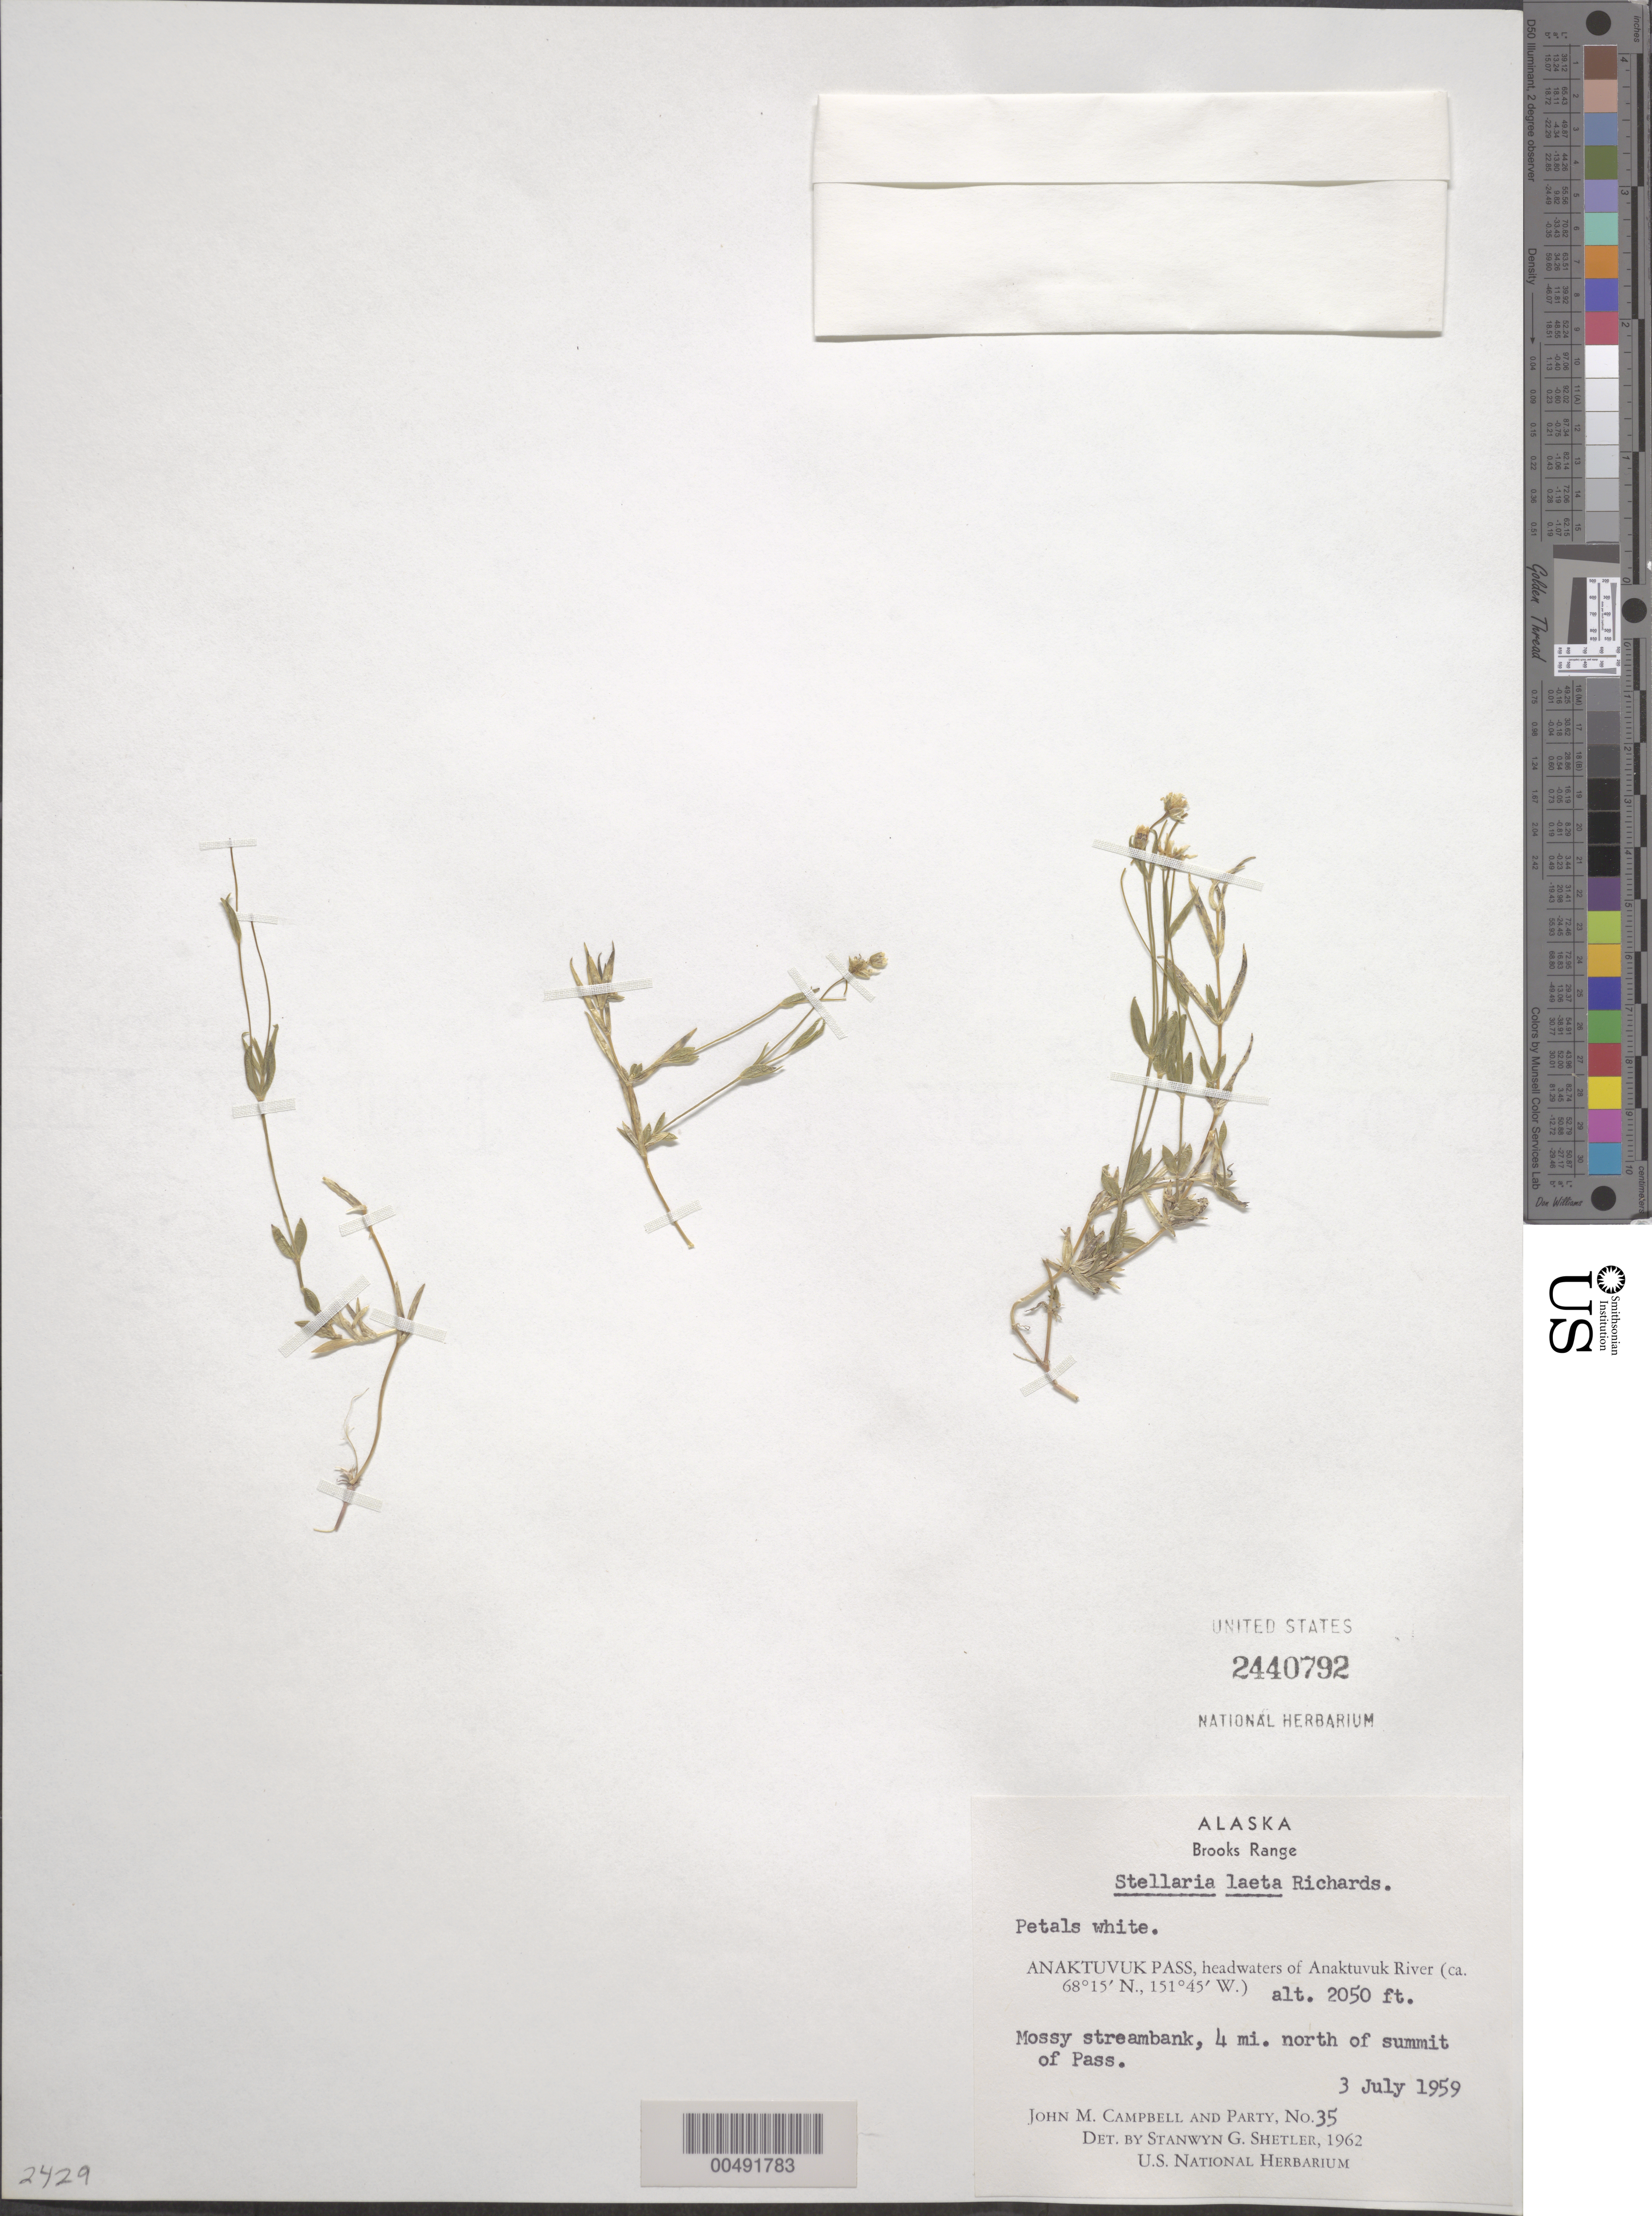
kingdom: Plantae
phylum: Tracheophyta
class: Magnoliopsida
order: Caryophyllales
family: Caryophyllaceae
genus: Stellaria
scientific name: Stellaria laeta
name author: Richards.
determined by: Shetler, Stanwyn G., (US), NMNH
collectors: J. M. Campbell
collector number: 35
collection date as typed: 03 Jul 1959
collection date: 1959-07-03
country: United States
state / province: Alaska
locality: Brooks Range 4 mi. N of summit of Anaktuvuk Pass, headwaters of the Anaktuvuk River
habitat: mossy streambank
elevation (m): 625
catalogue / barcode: US 2440792